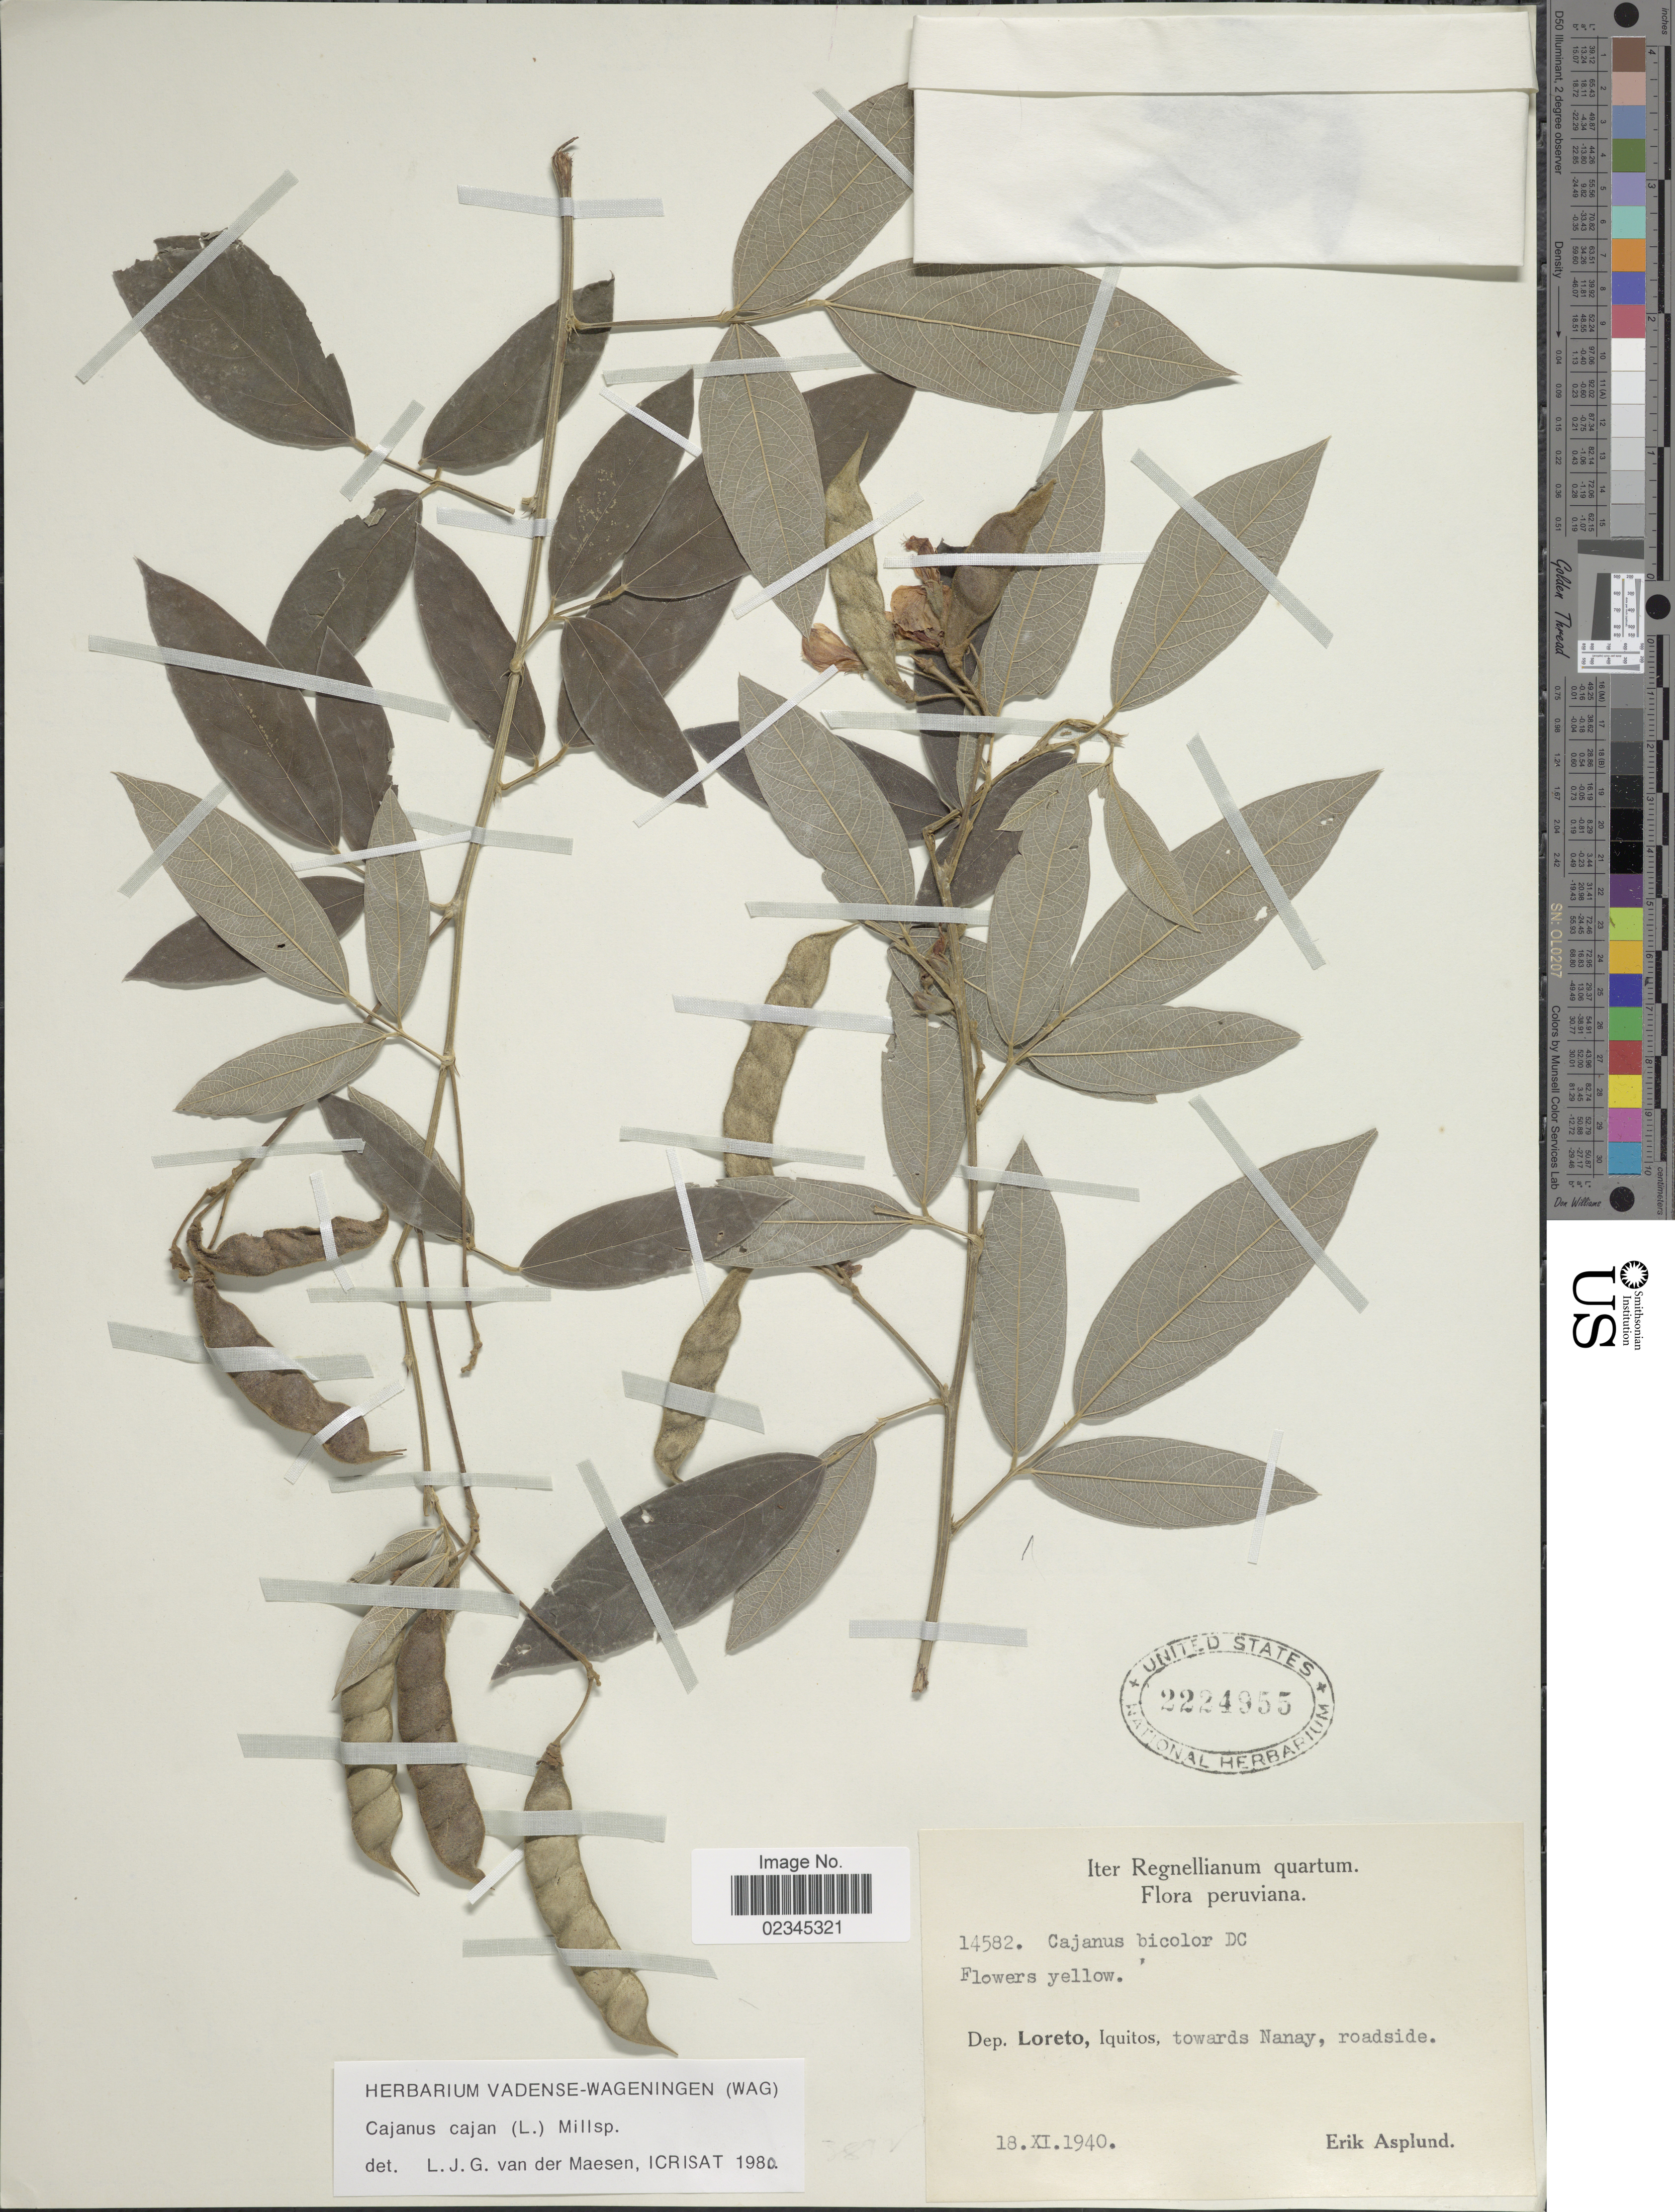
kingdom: Plantae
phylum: Tracheophyta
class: Magnoliopsida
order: Fabales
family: Fabaceae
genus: Cajanus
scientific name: Cajanus cajan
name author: (L.) Huth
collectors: E. Asplund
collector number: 14582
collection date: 1940-11-18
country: Peru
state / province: Loreto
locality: Iquitos, towards Nanay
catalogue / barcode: US 2224955